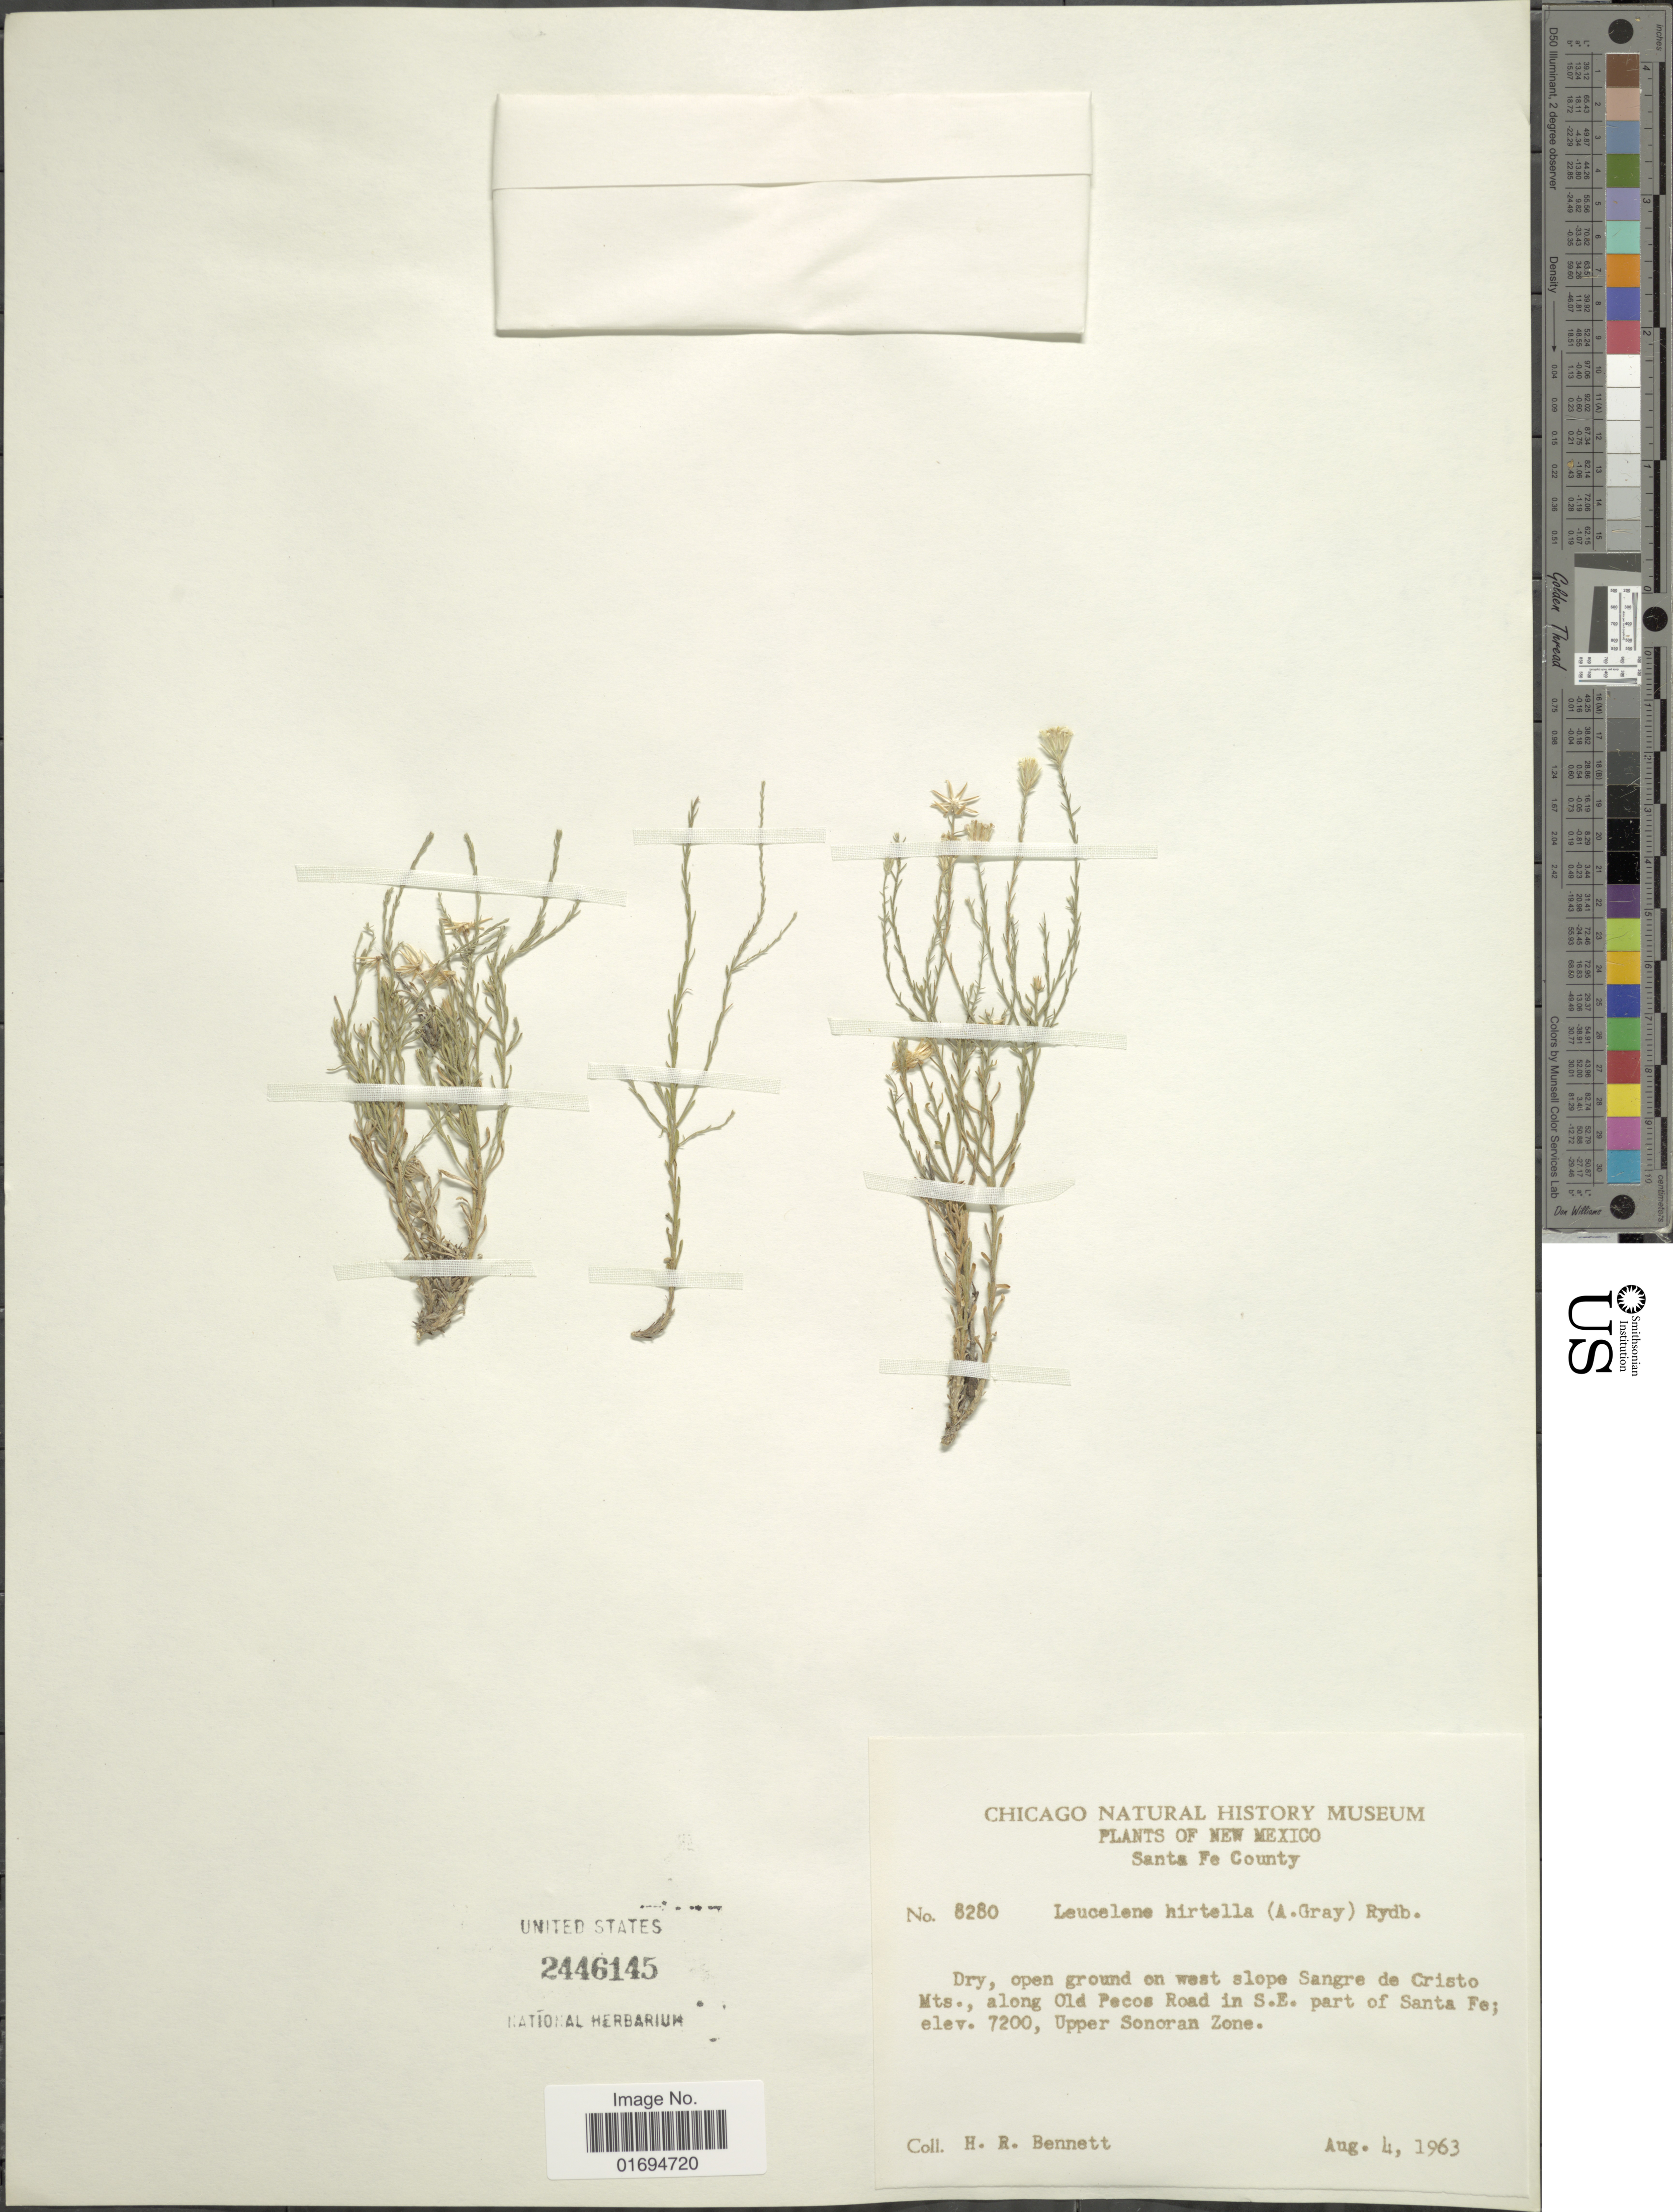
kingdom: Plantae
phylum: Tracheophyta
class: Magnoliopsida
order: Asterales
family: Asteraceae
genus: Chaetopappa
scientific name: Chaetopappa ericoides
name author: (Torr.) G.L. Nesom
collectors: H. R. Bennett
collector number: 8280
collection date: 1963-08-04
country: United States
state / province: New Mexico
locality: Santa Fe County, on west slope Sangre de Cristo Mts., along old Pecos Road in S. E. part of Santa Fe, upper Sonoran Zone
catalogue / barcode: US 2446145